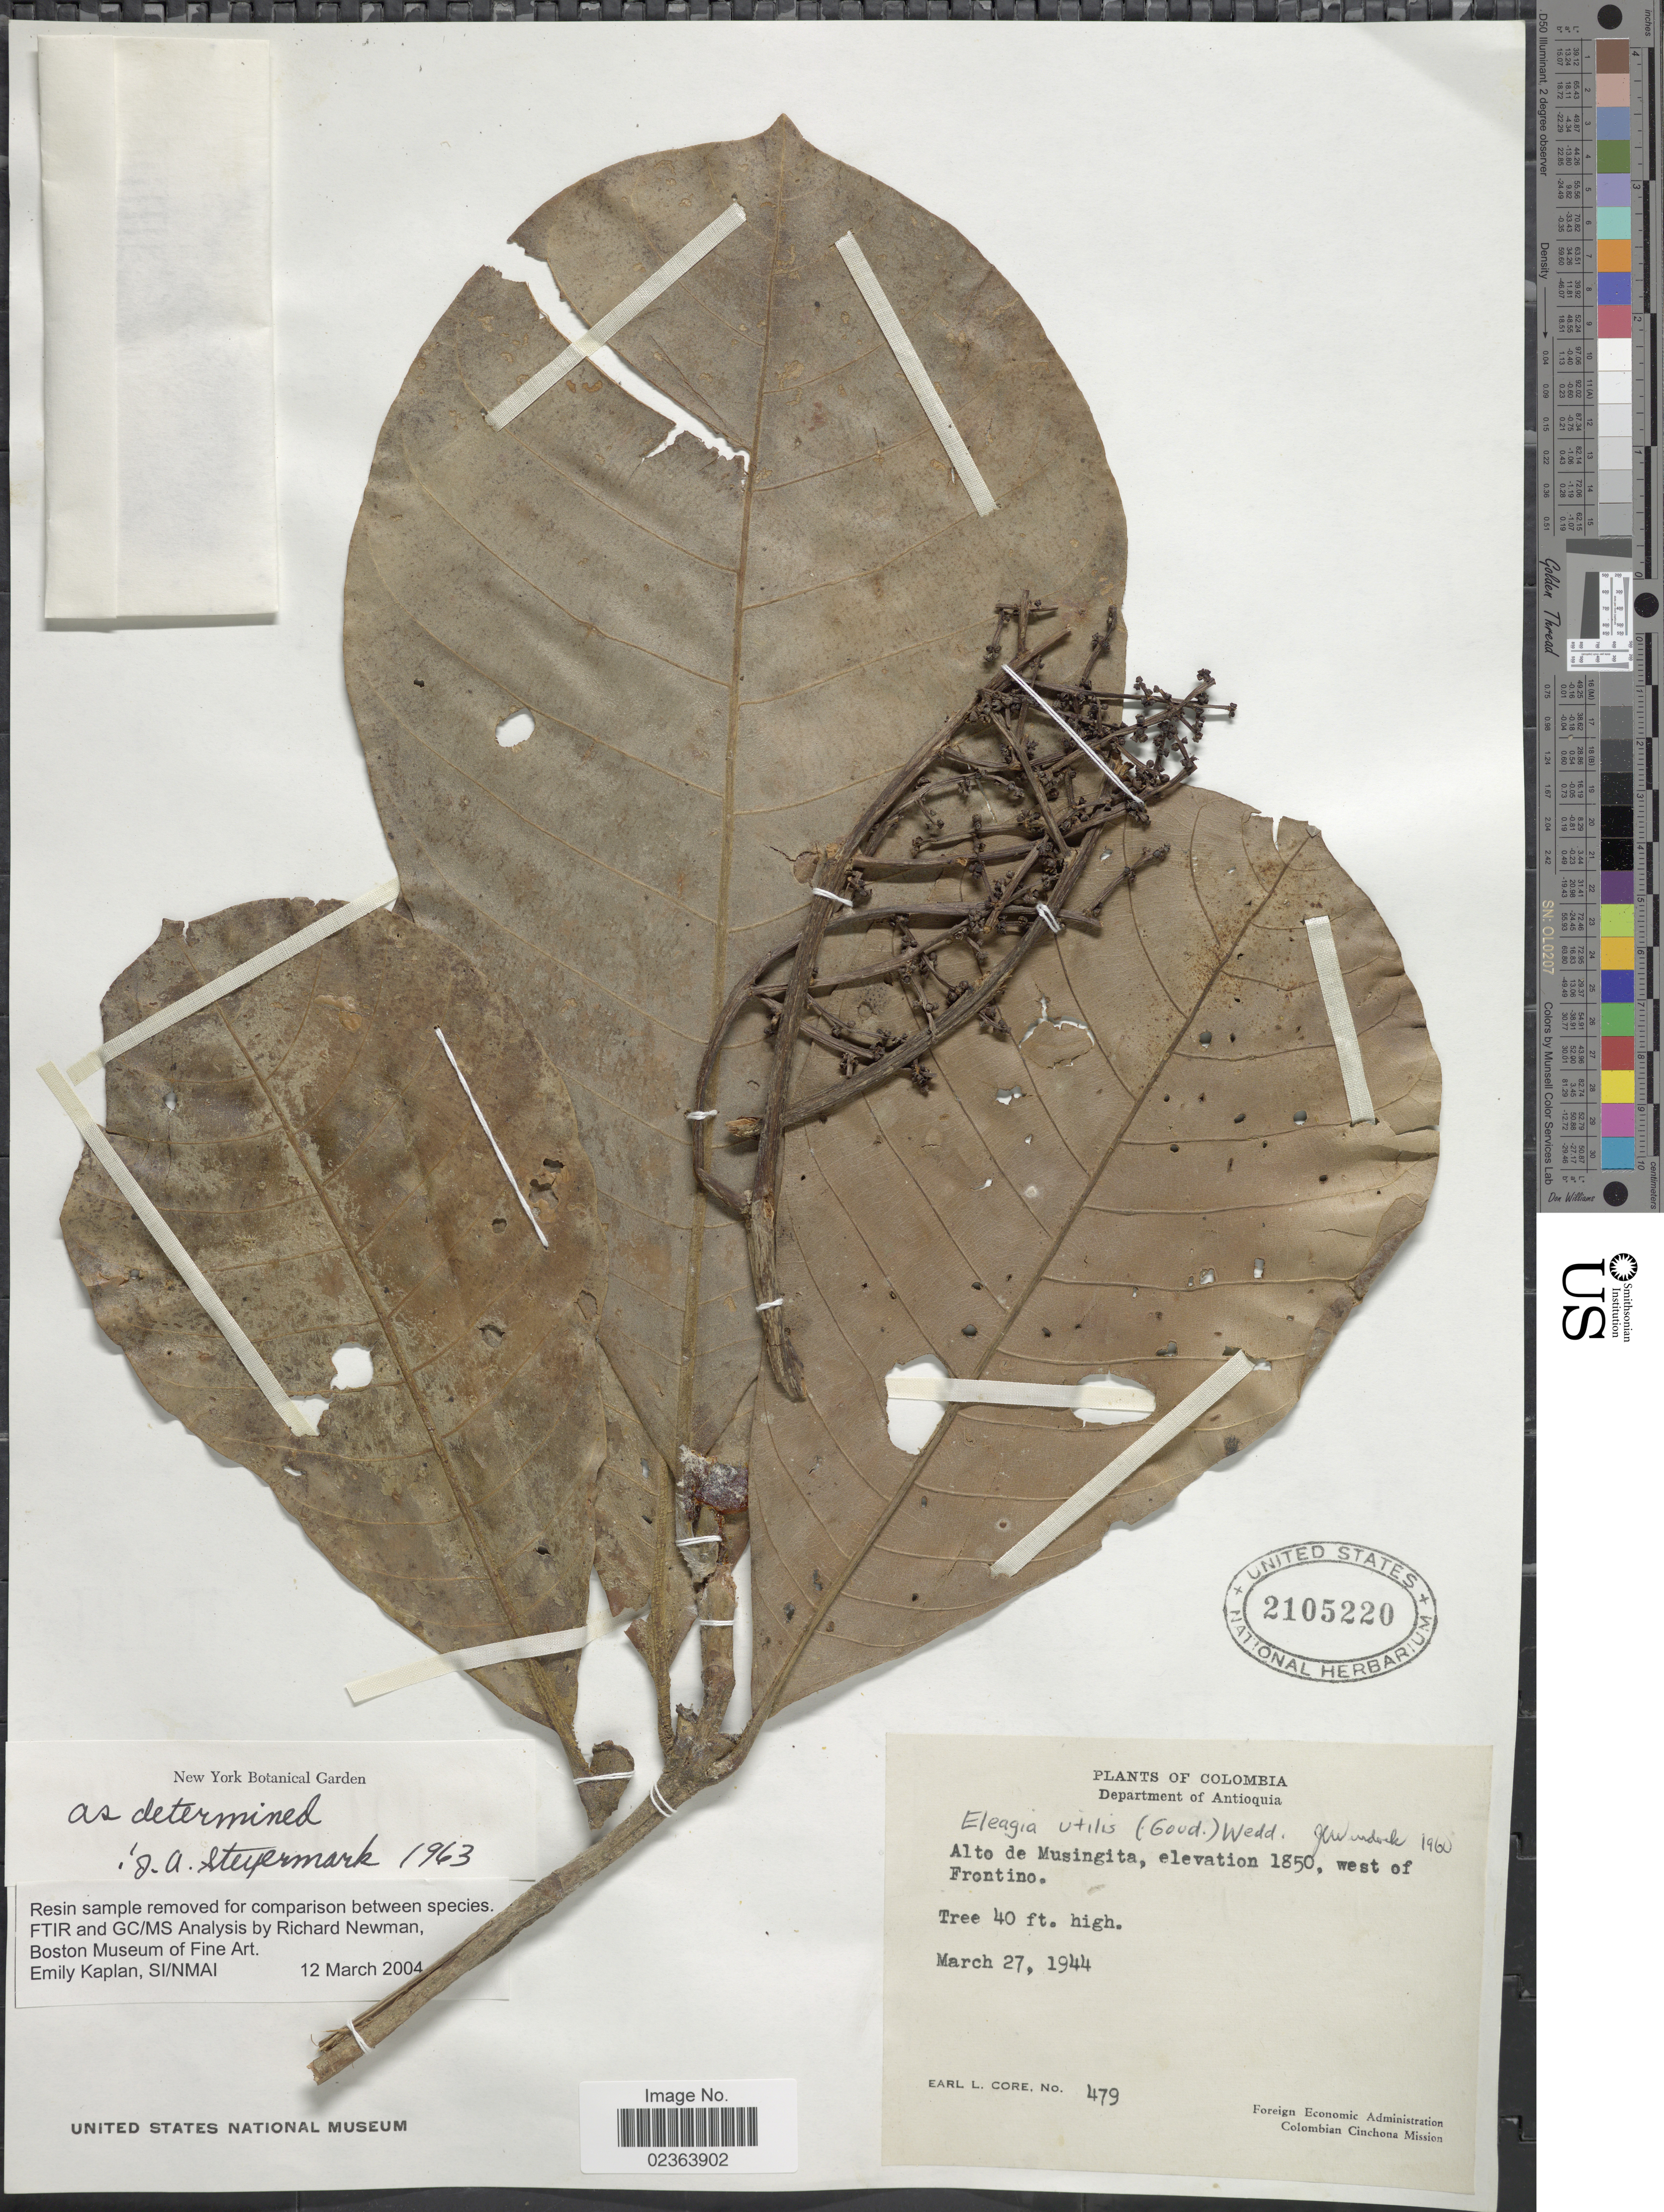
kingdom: Plantae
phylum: Tracheophyta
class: Magnoliopsida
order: Gentianales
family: Rubiaceae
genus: Elaeagia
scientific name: Elaeagia utilis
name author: (Goudot) Wedd.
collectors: E. L. Core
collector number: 479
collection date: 1944-03-27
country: Colombia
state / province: Antioquia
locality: Department of Antioquia, Alto de Musingita, west of Frontino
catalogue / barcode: US 2105220